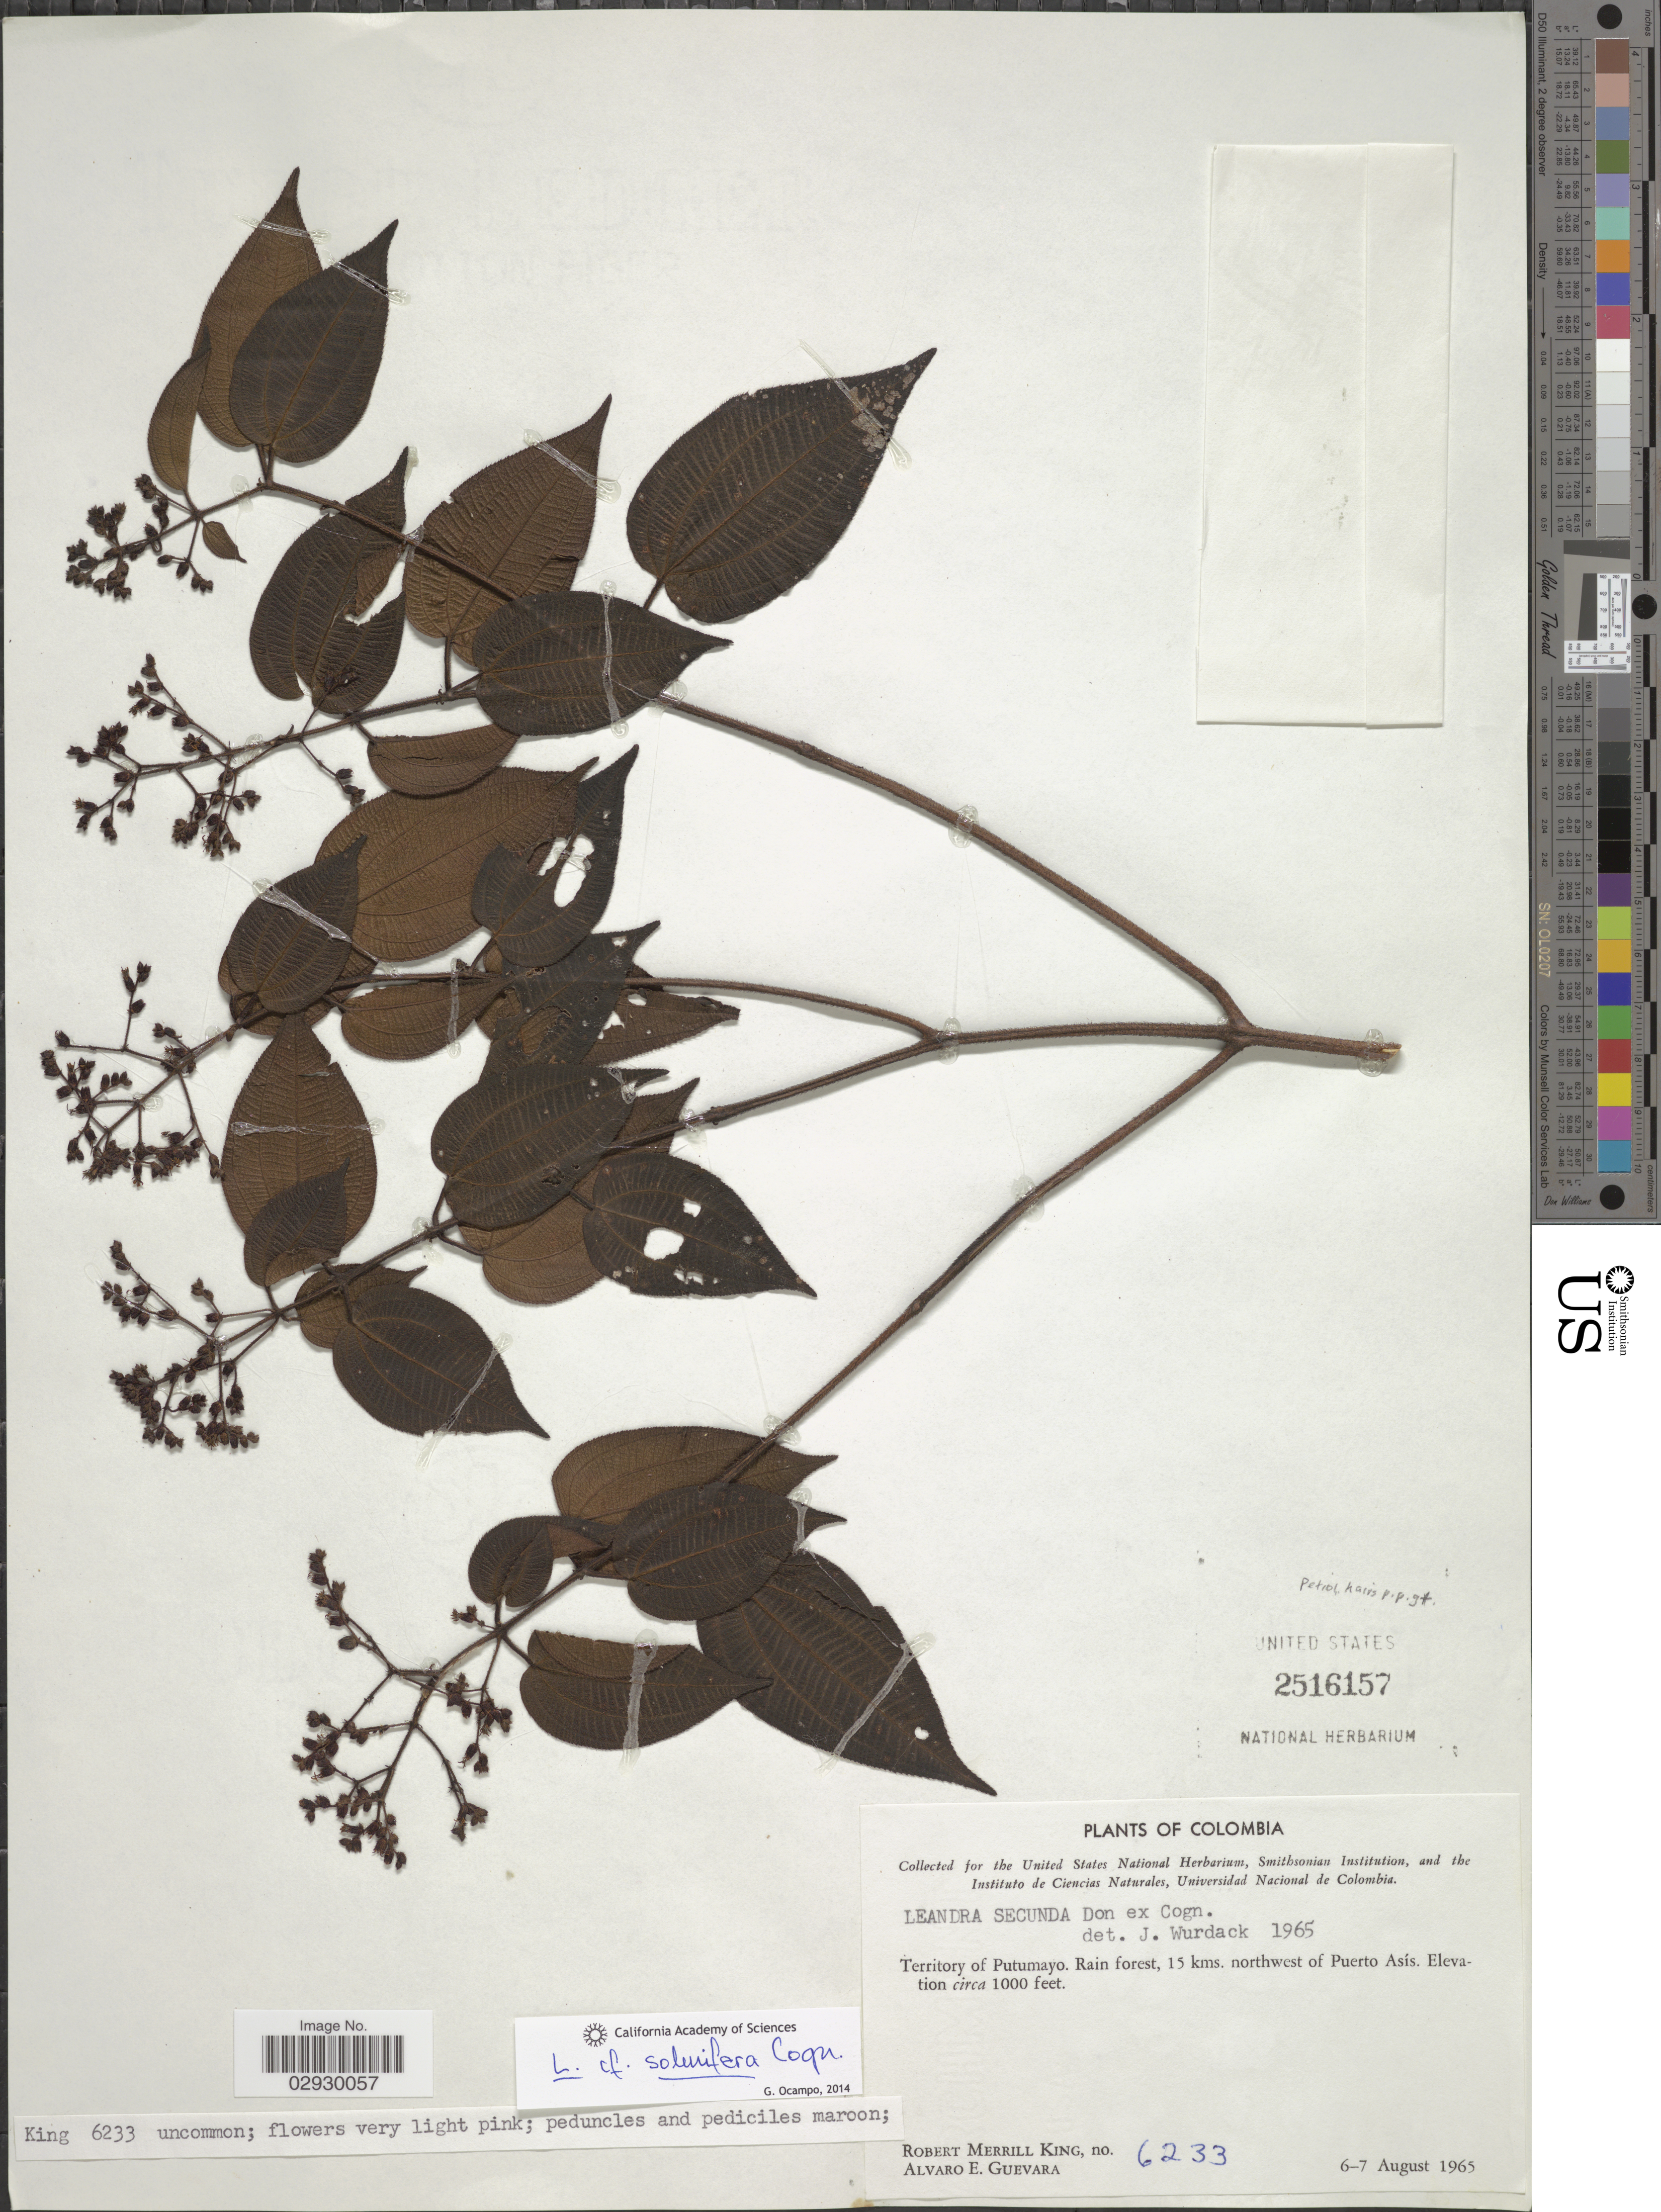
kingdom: Plantae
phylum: Tracheophyta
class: Magnoliopsida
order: Myrtales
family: Melastomataceae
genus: Leandra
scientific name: Leandra solenifera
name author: Cogn.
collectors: R. M. King & A. E. Guevara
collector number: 6233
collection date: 1965-08-06/1965-08-07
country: Colombia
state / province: Putumayo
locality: Territory of Putumayo. Rain forest, 15 kms. northwest of Puerto Asís.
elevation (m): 305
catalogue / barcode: US 2516157